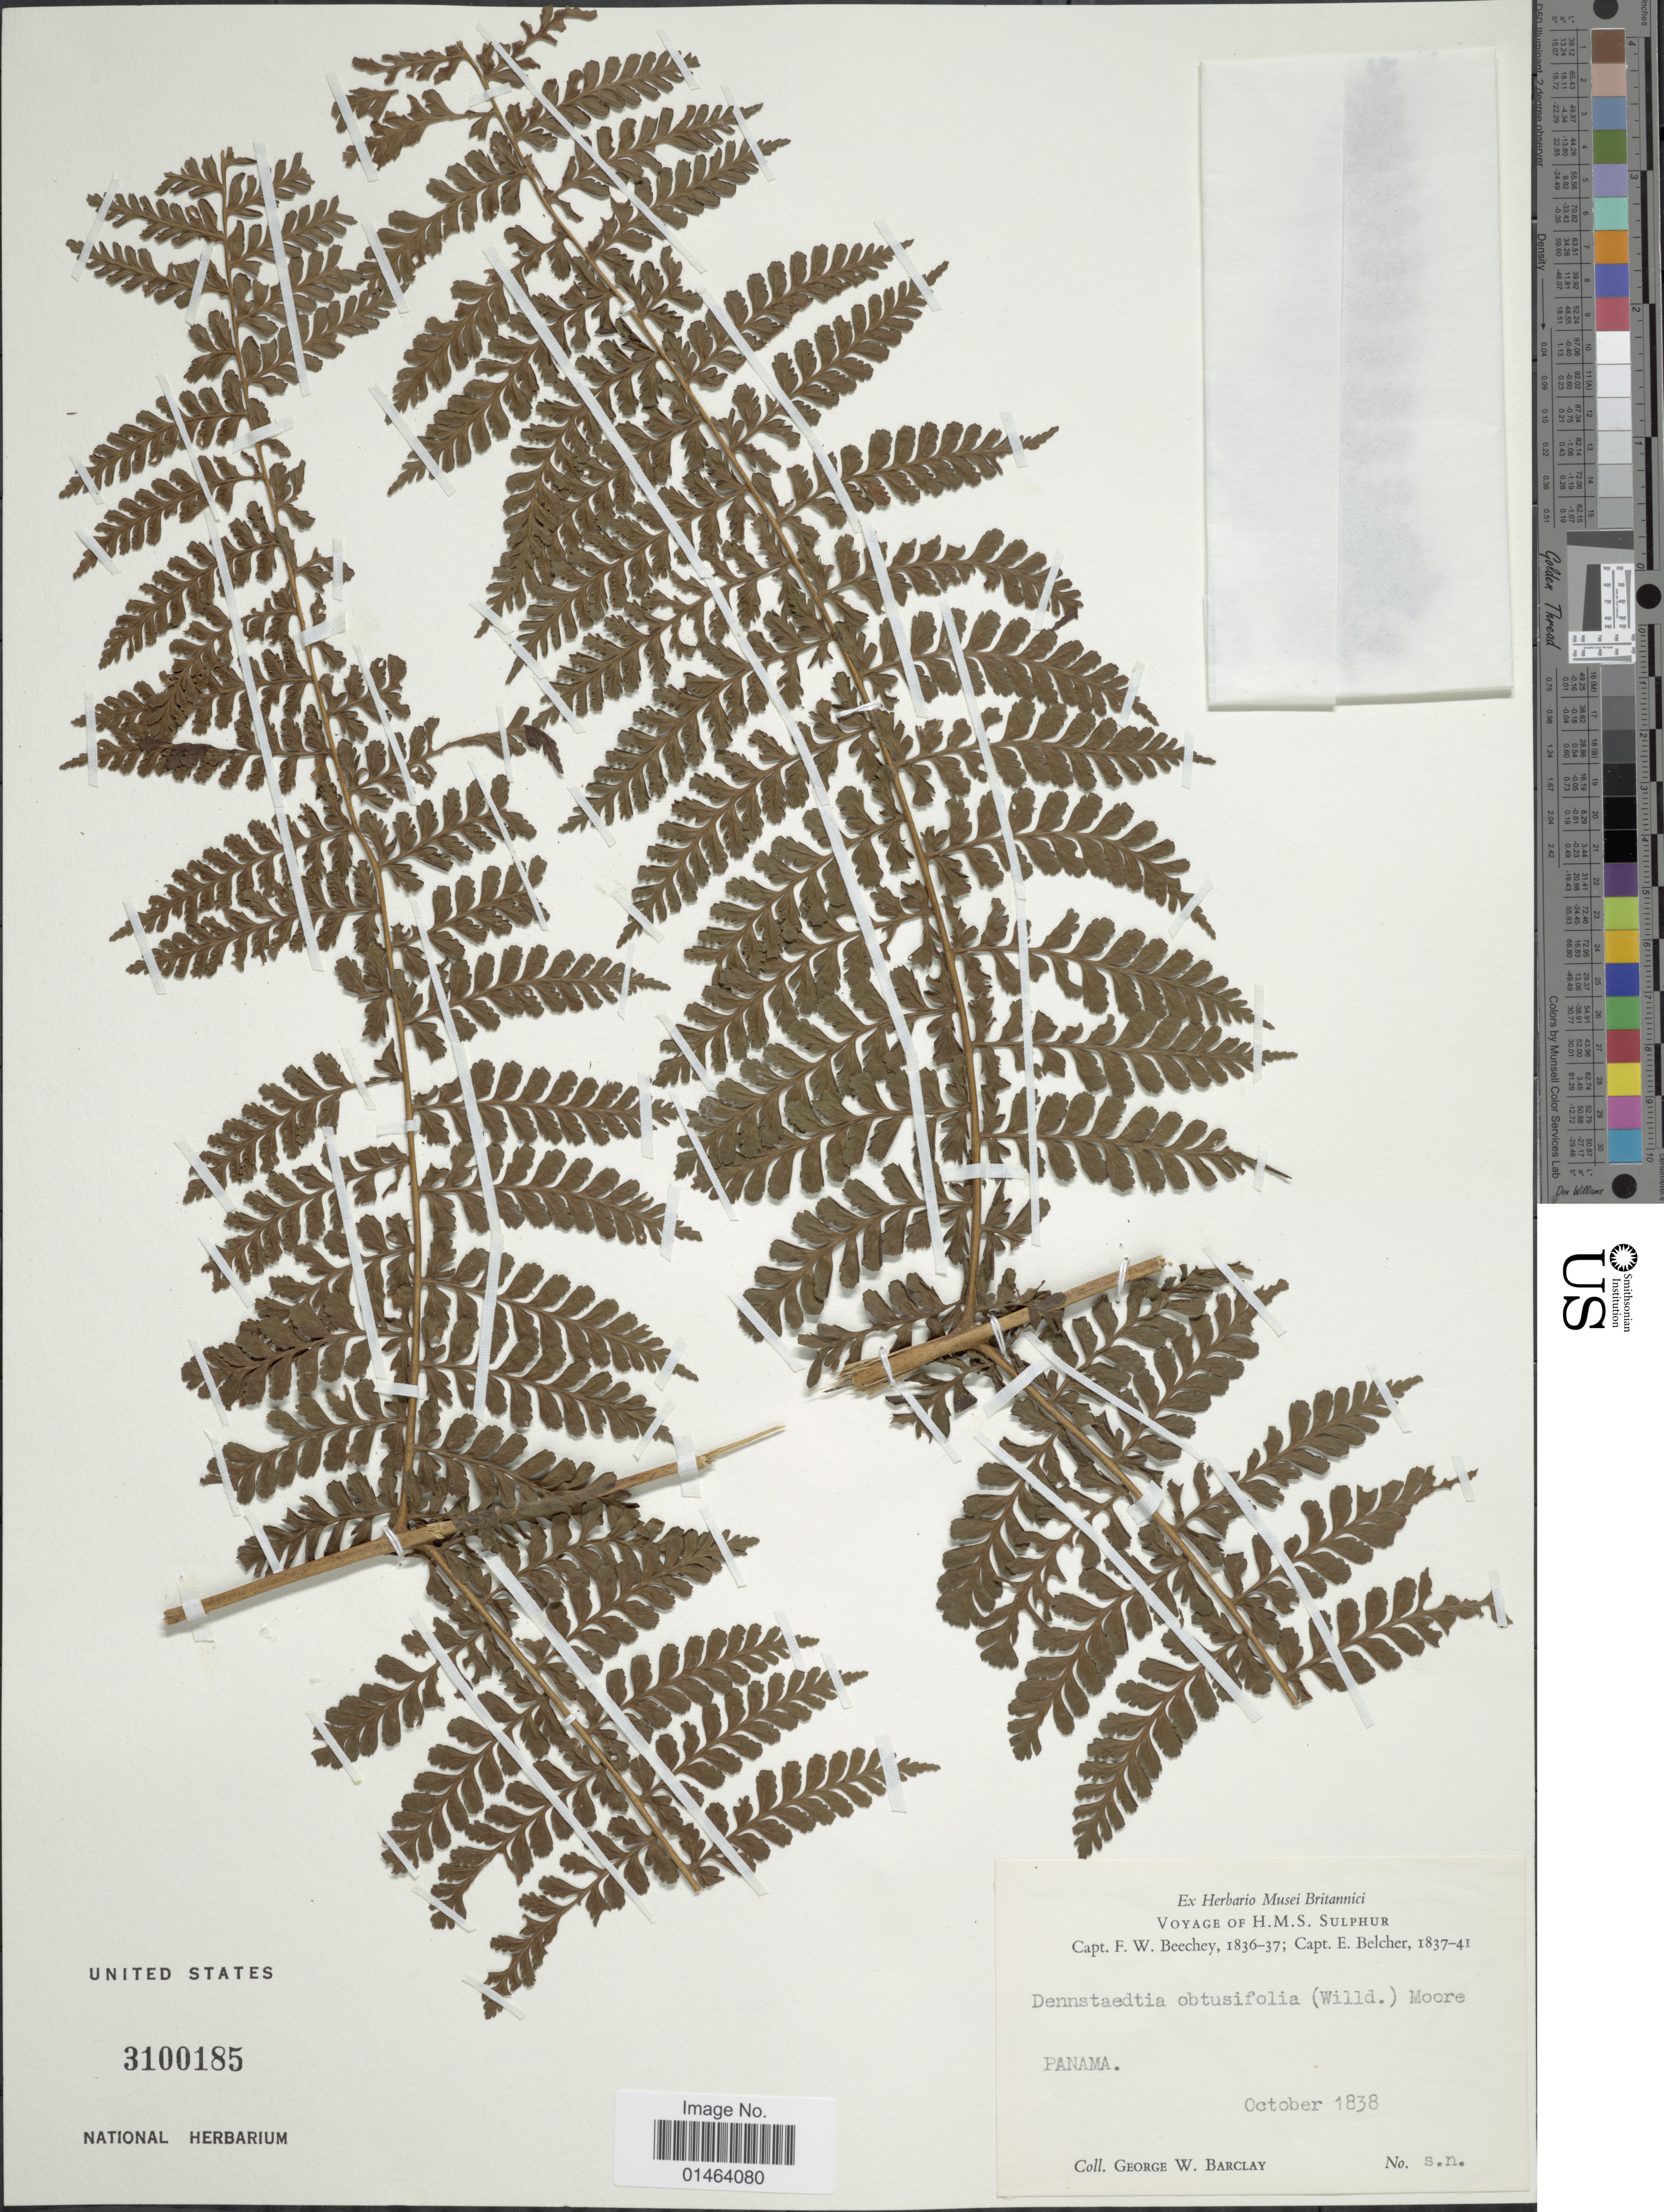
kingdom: Plantae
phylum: Tracheophyta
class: Polypodiopsida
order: Polypodiales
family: Dennstaedtiaceae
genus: Dennstaedtia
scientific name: Dennstaedtia dissecta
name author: (Sw.) T. Moore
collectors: G. W. Barclay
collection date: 1838-10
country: Panama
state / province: Panamá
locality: Panama.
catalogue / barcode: US 3100185